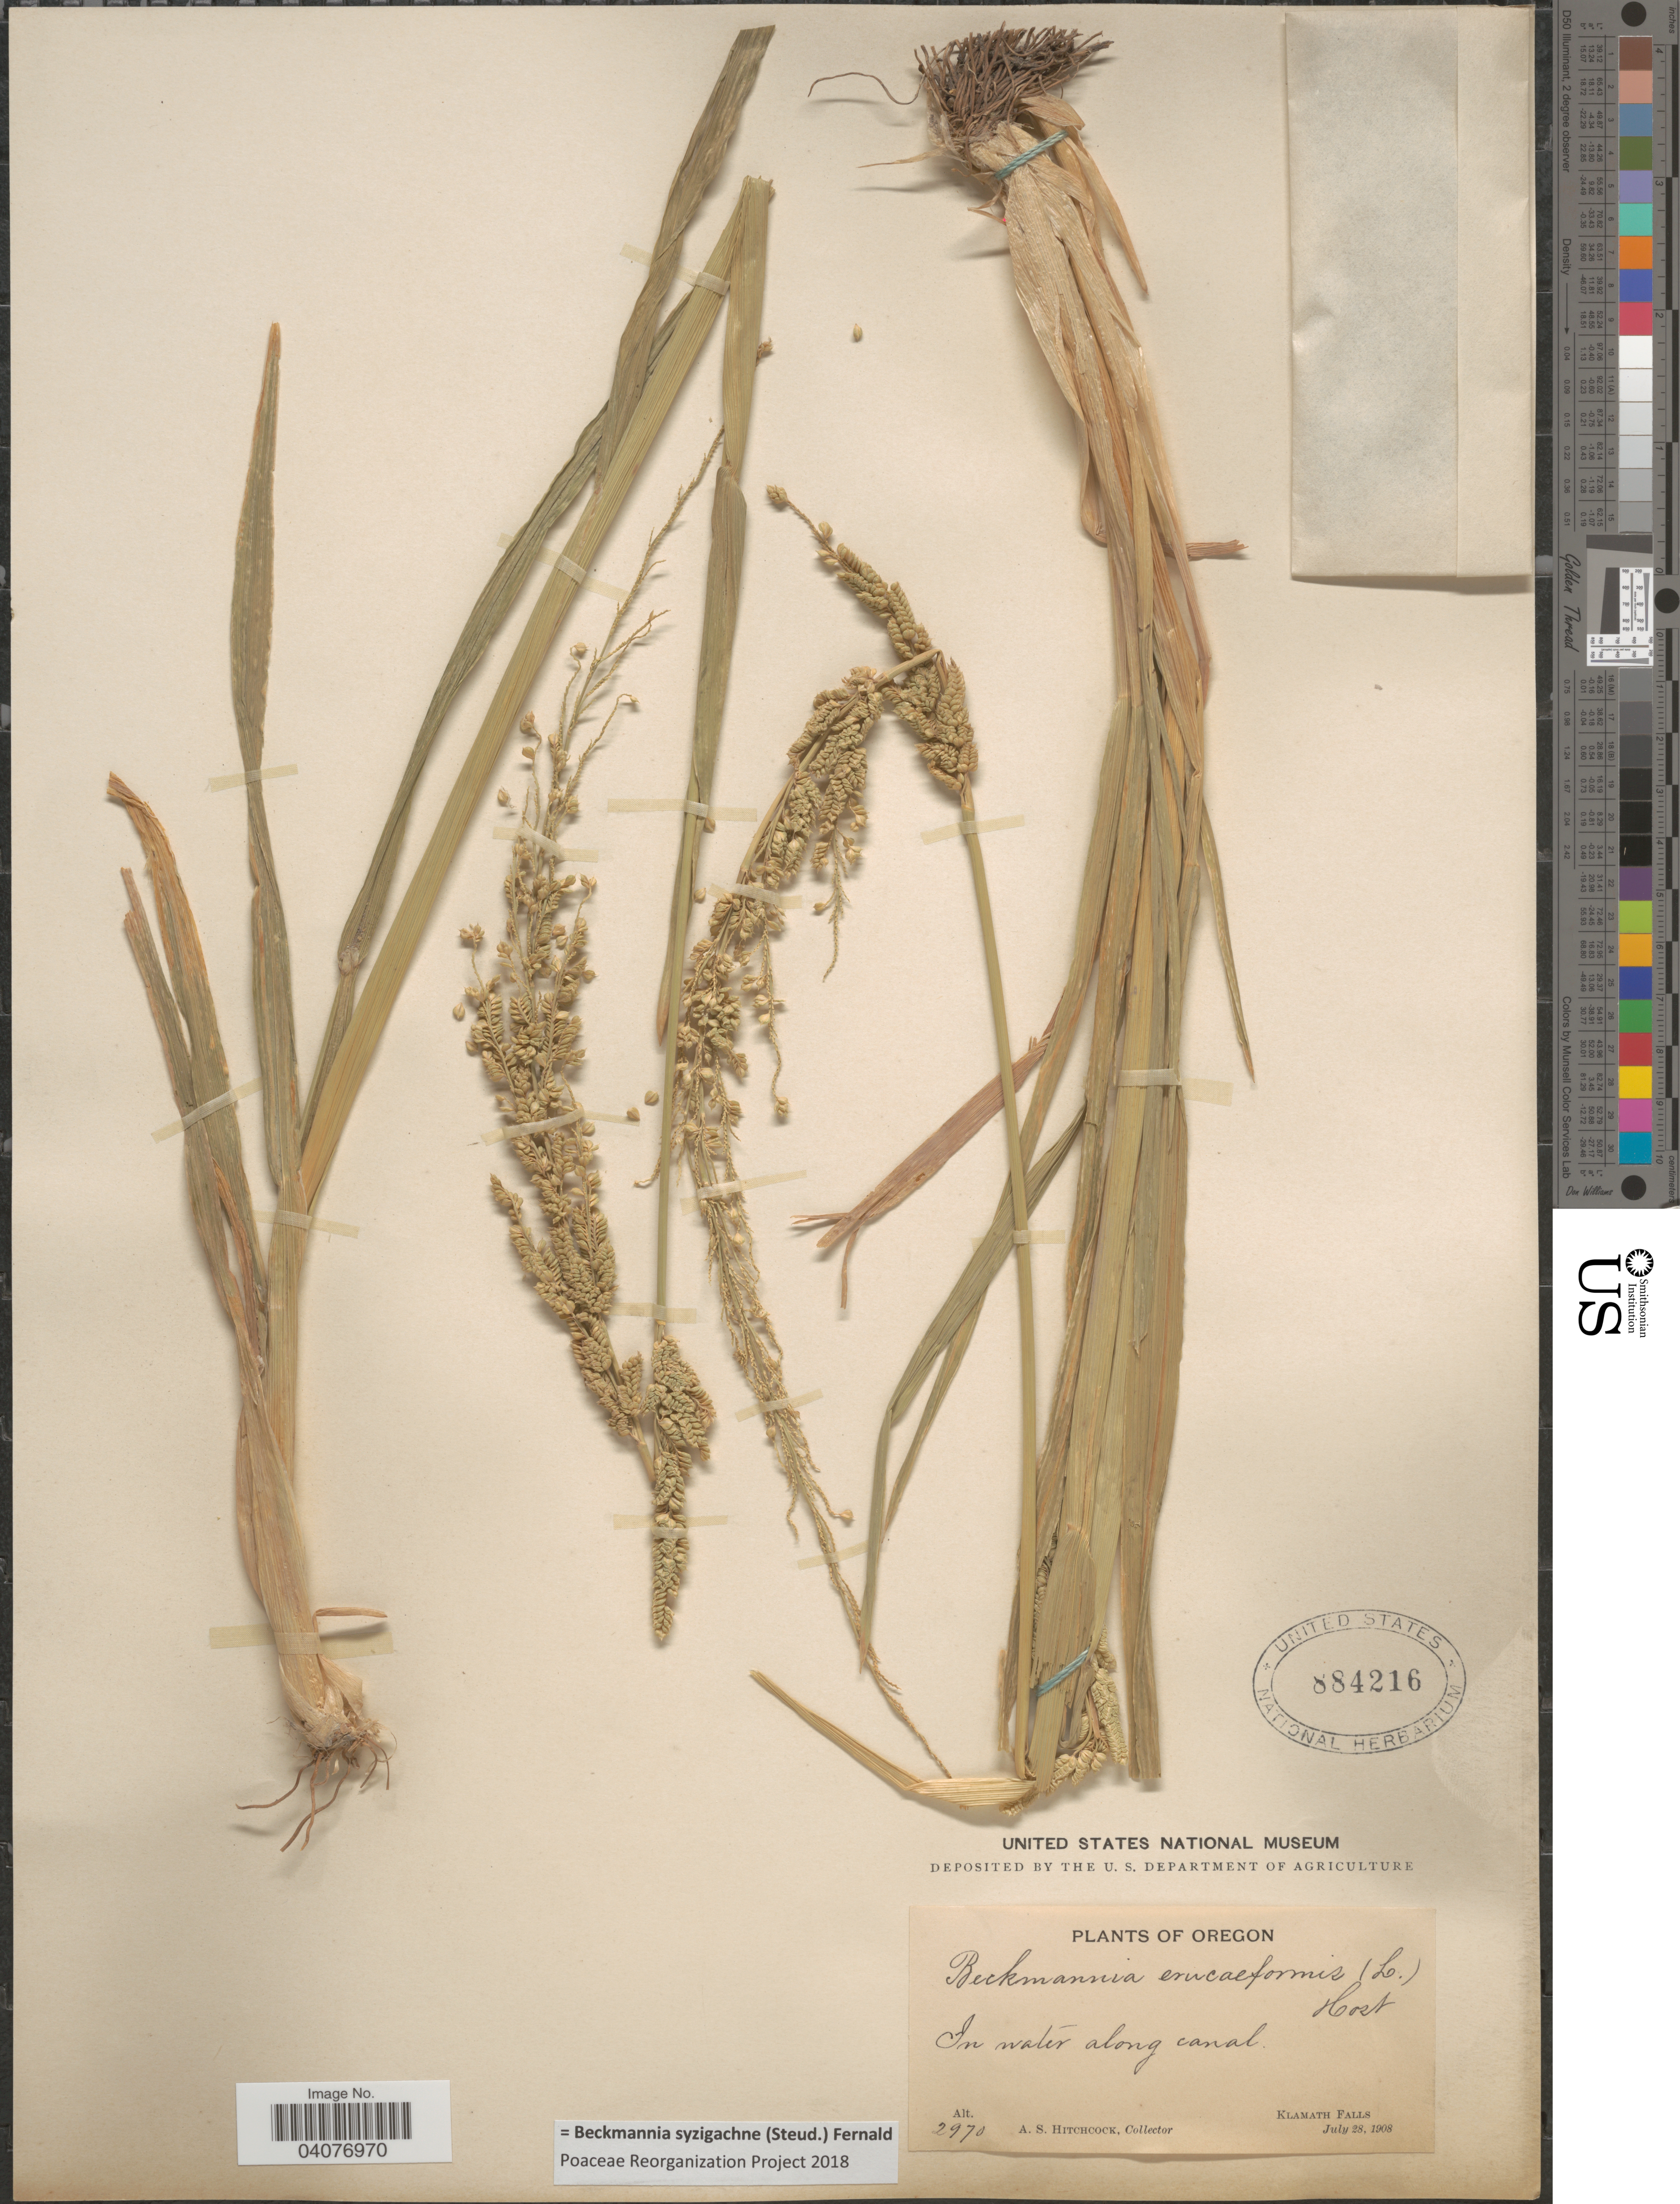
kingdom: Plantae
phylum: Tracheophyta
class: Liliopsida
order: Poales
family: Poaceae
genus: Beckmannia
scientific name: Beckmannia syzigachne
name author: (Steud.) Fernald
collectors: A. S. Hitchcock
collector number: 2970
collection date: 1908-07-28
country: United States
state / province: Oregon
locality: In water along canal. Klamath Falls.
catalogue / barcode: US 884216